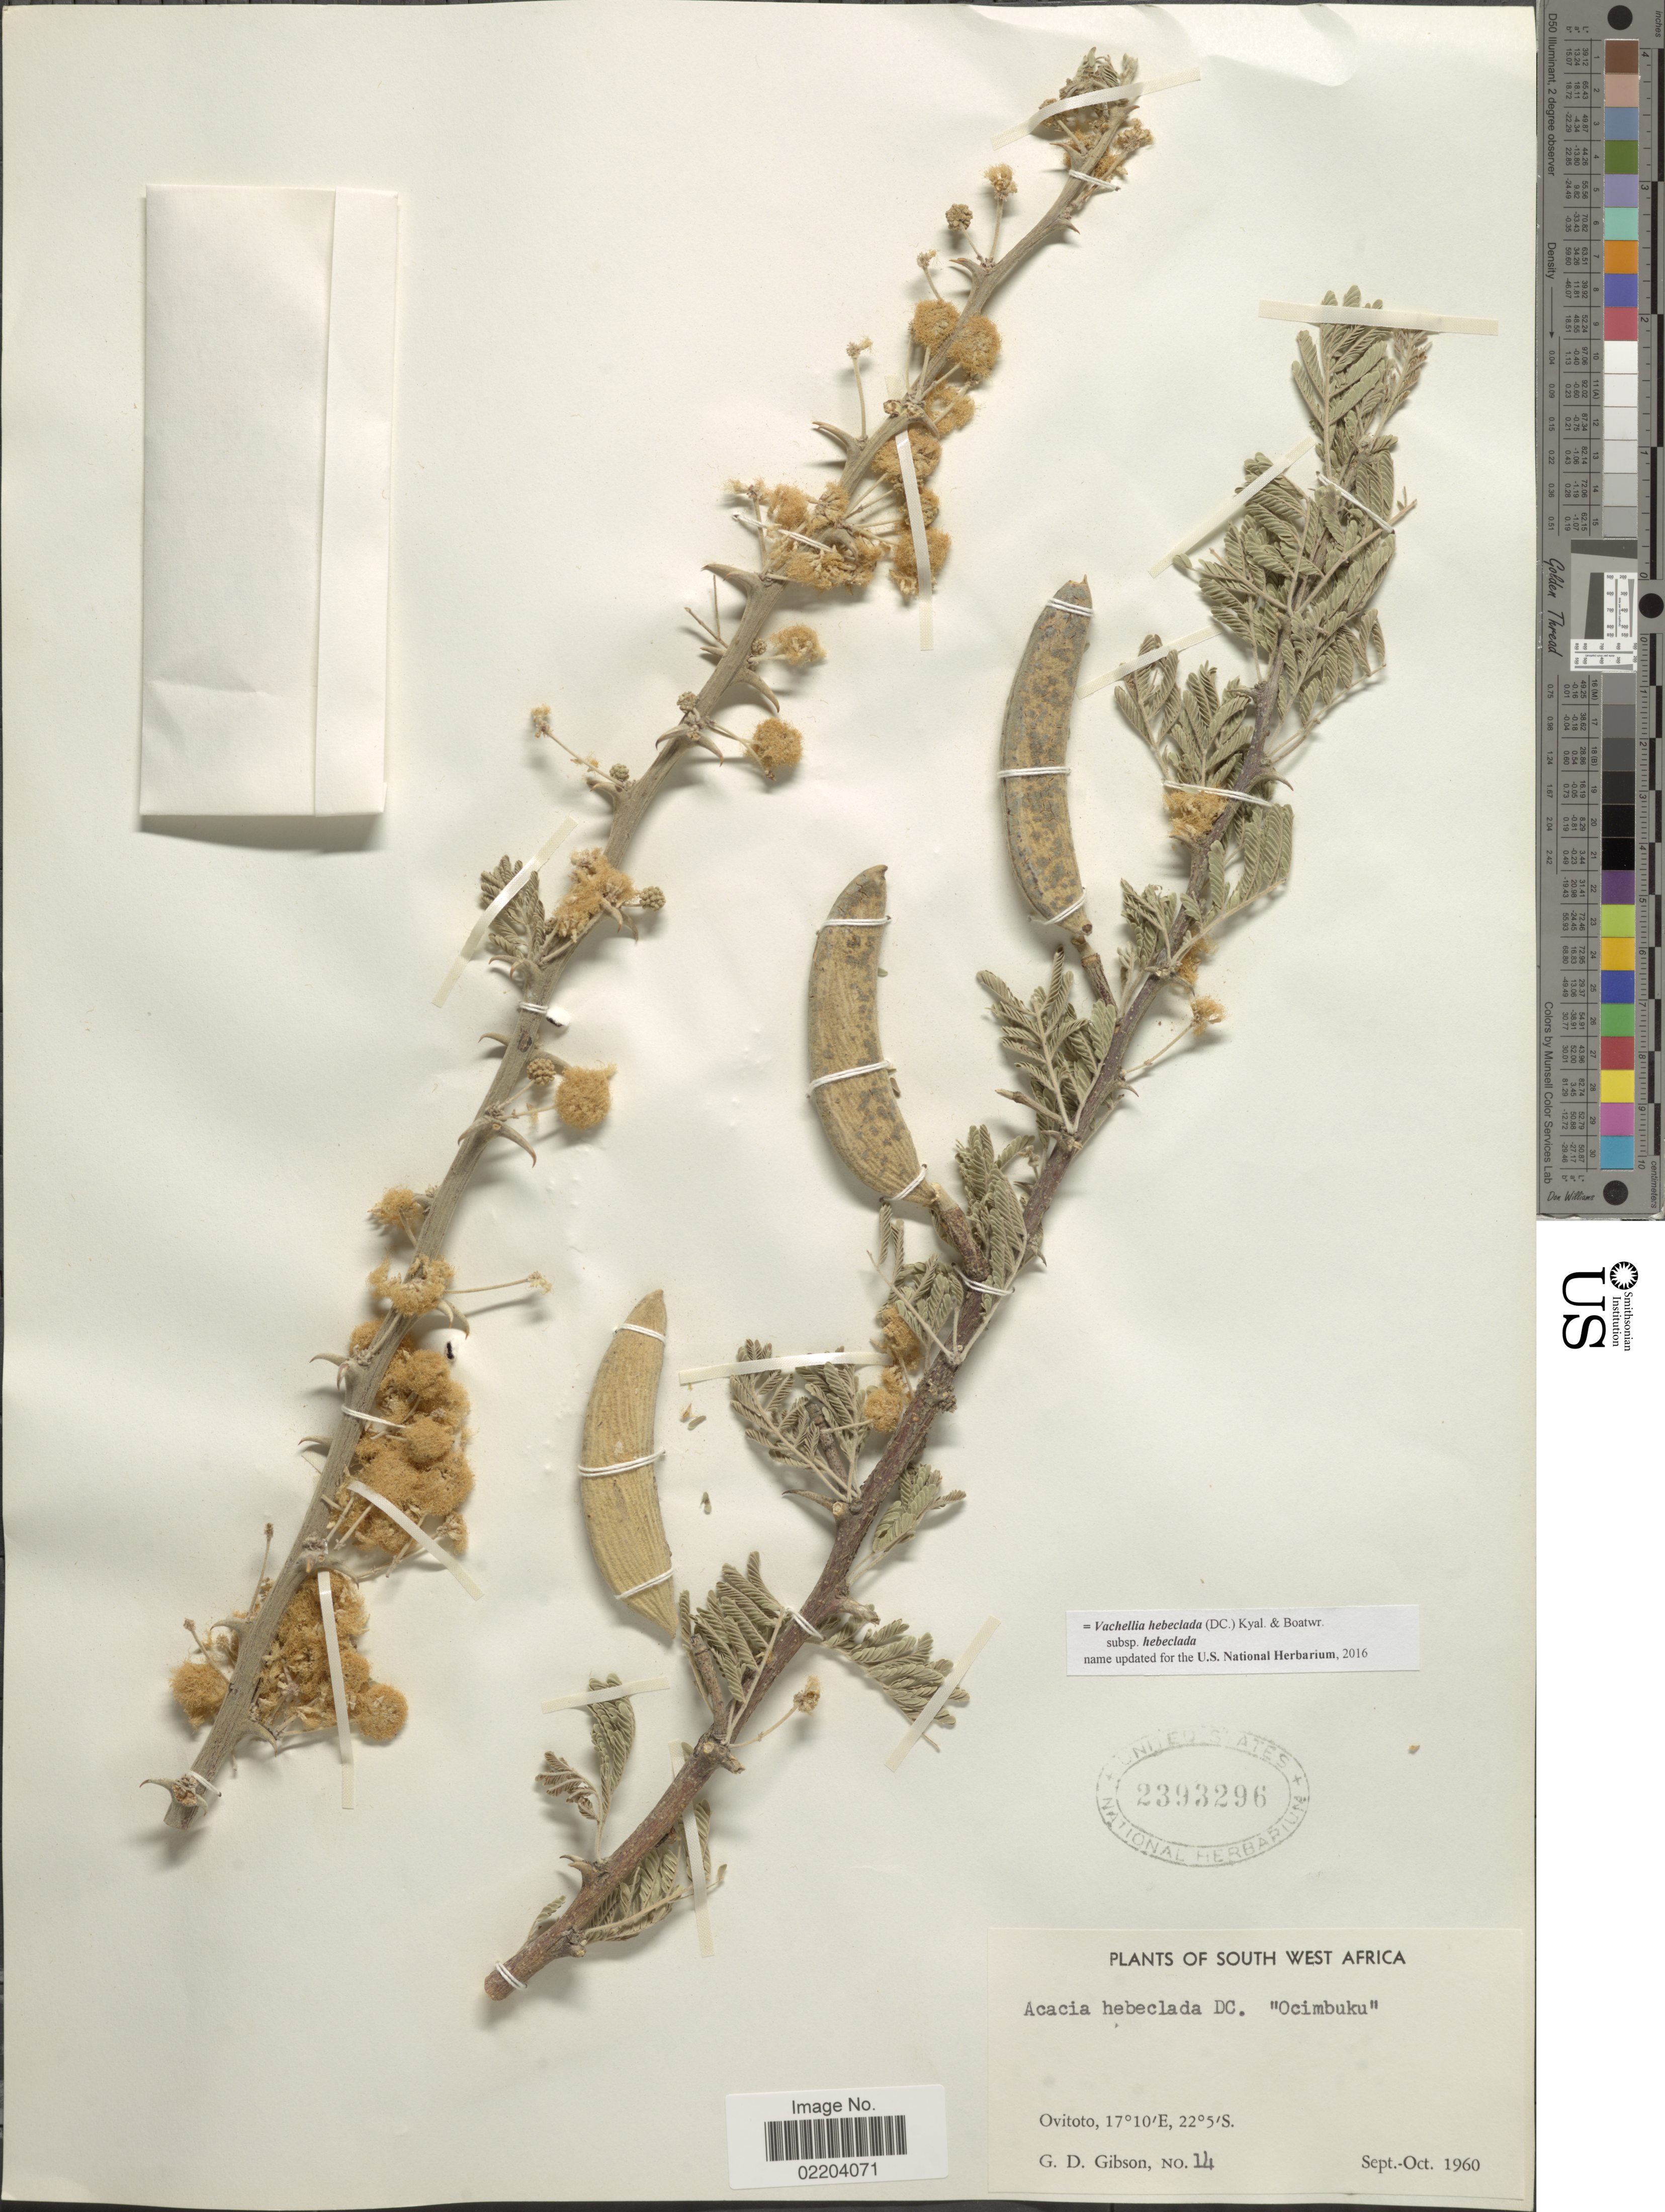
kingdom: Plantae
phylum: Tracheophyta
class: Magnoliopsida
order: Fabales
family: Fabaceae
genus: Vachellia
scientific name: Vachellia hebeclada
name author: (DC.) Kyal. & Boatwr.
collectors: G. D. Gibson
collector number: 14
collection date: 1960-09/1960-10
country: Namibia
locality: South West Africa. Ovitoto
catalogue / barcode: US 2393296